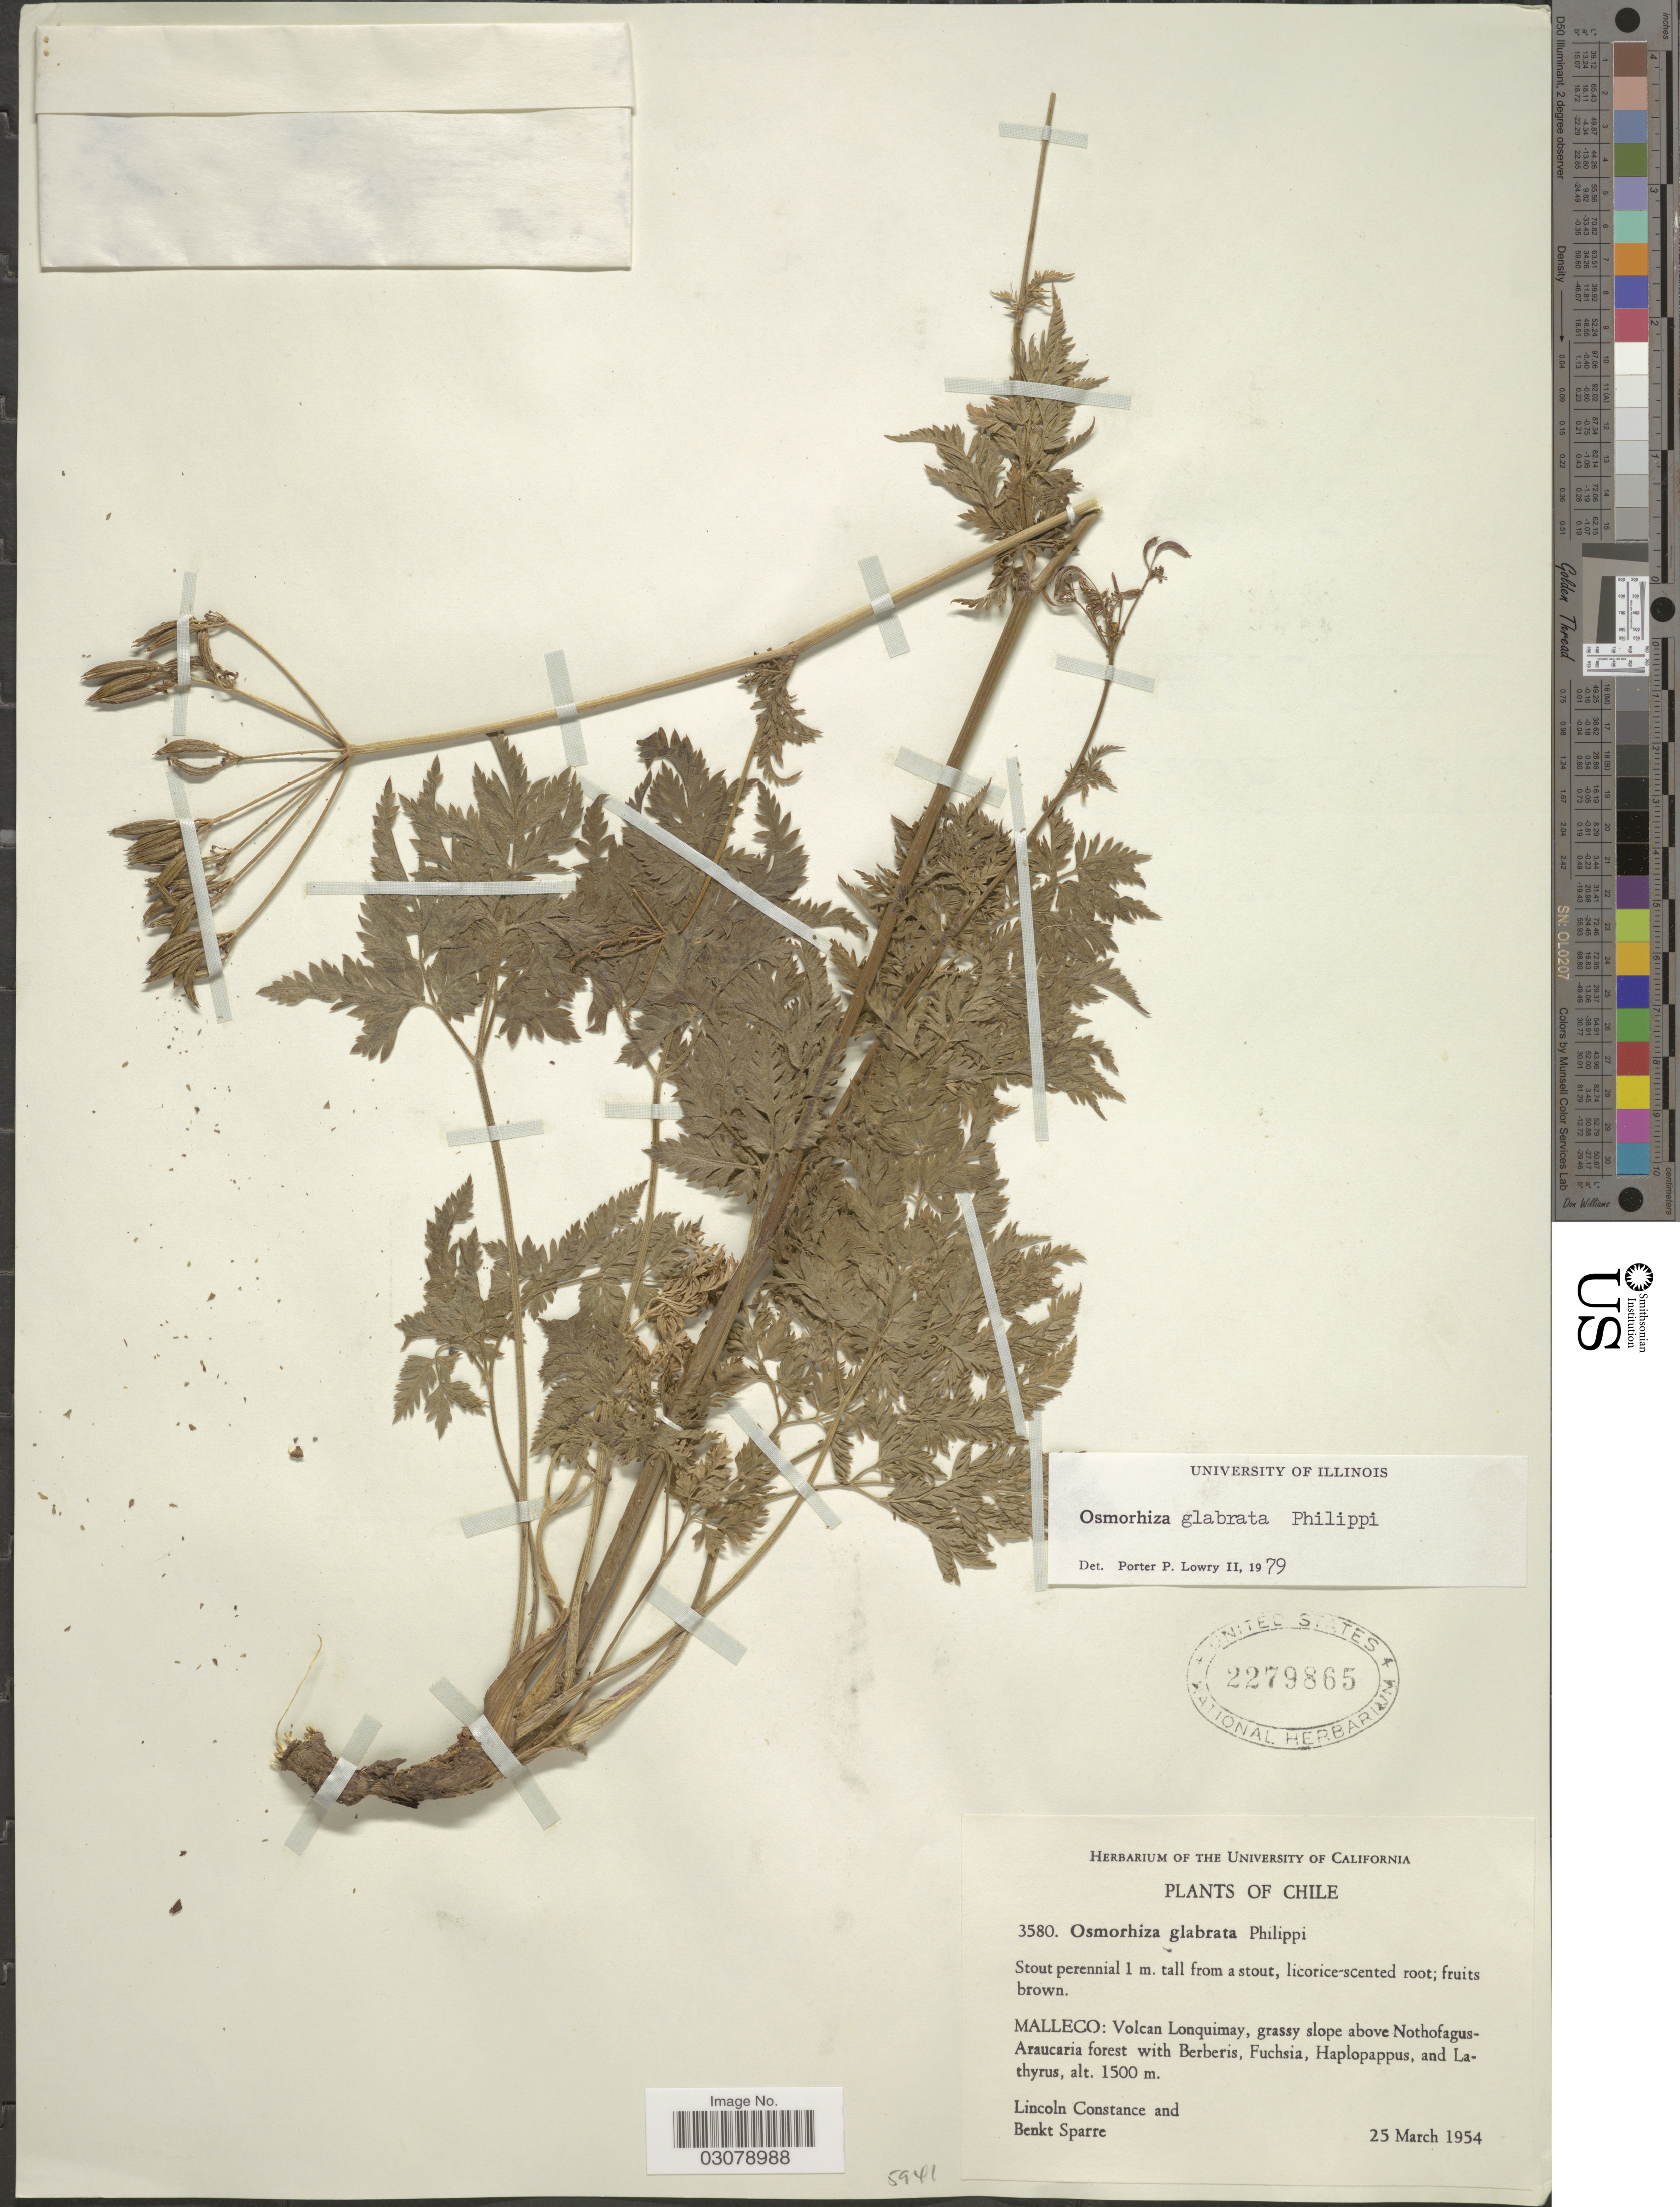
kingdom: Plantae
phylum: Tracheophyta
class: Magnoliopsida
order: Apiales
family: Apiaceae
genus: Osmorhiza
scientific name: Osmorhiza glabrata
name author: Phil.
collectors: L. Constance & B. Sparre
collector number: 3580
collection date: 1954-03-25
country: Chile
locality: Malleco: Volcan Lonquimay.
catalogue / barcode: US 2279865